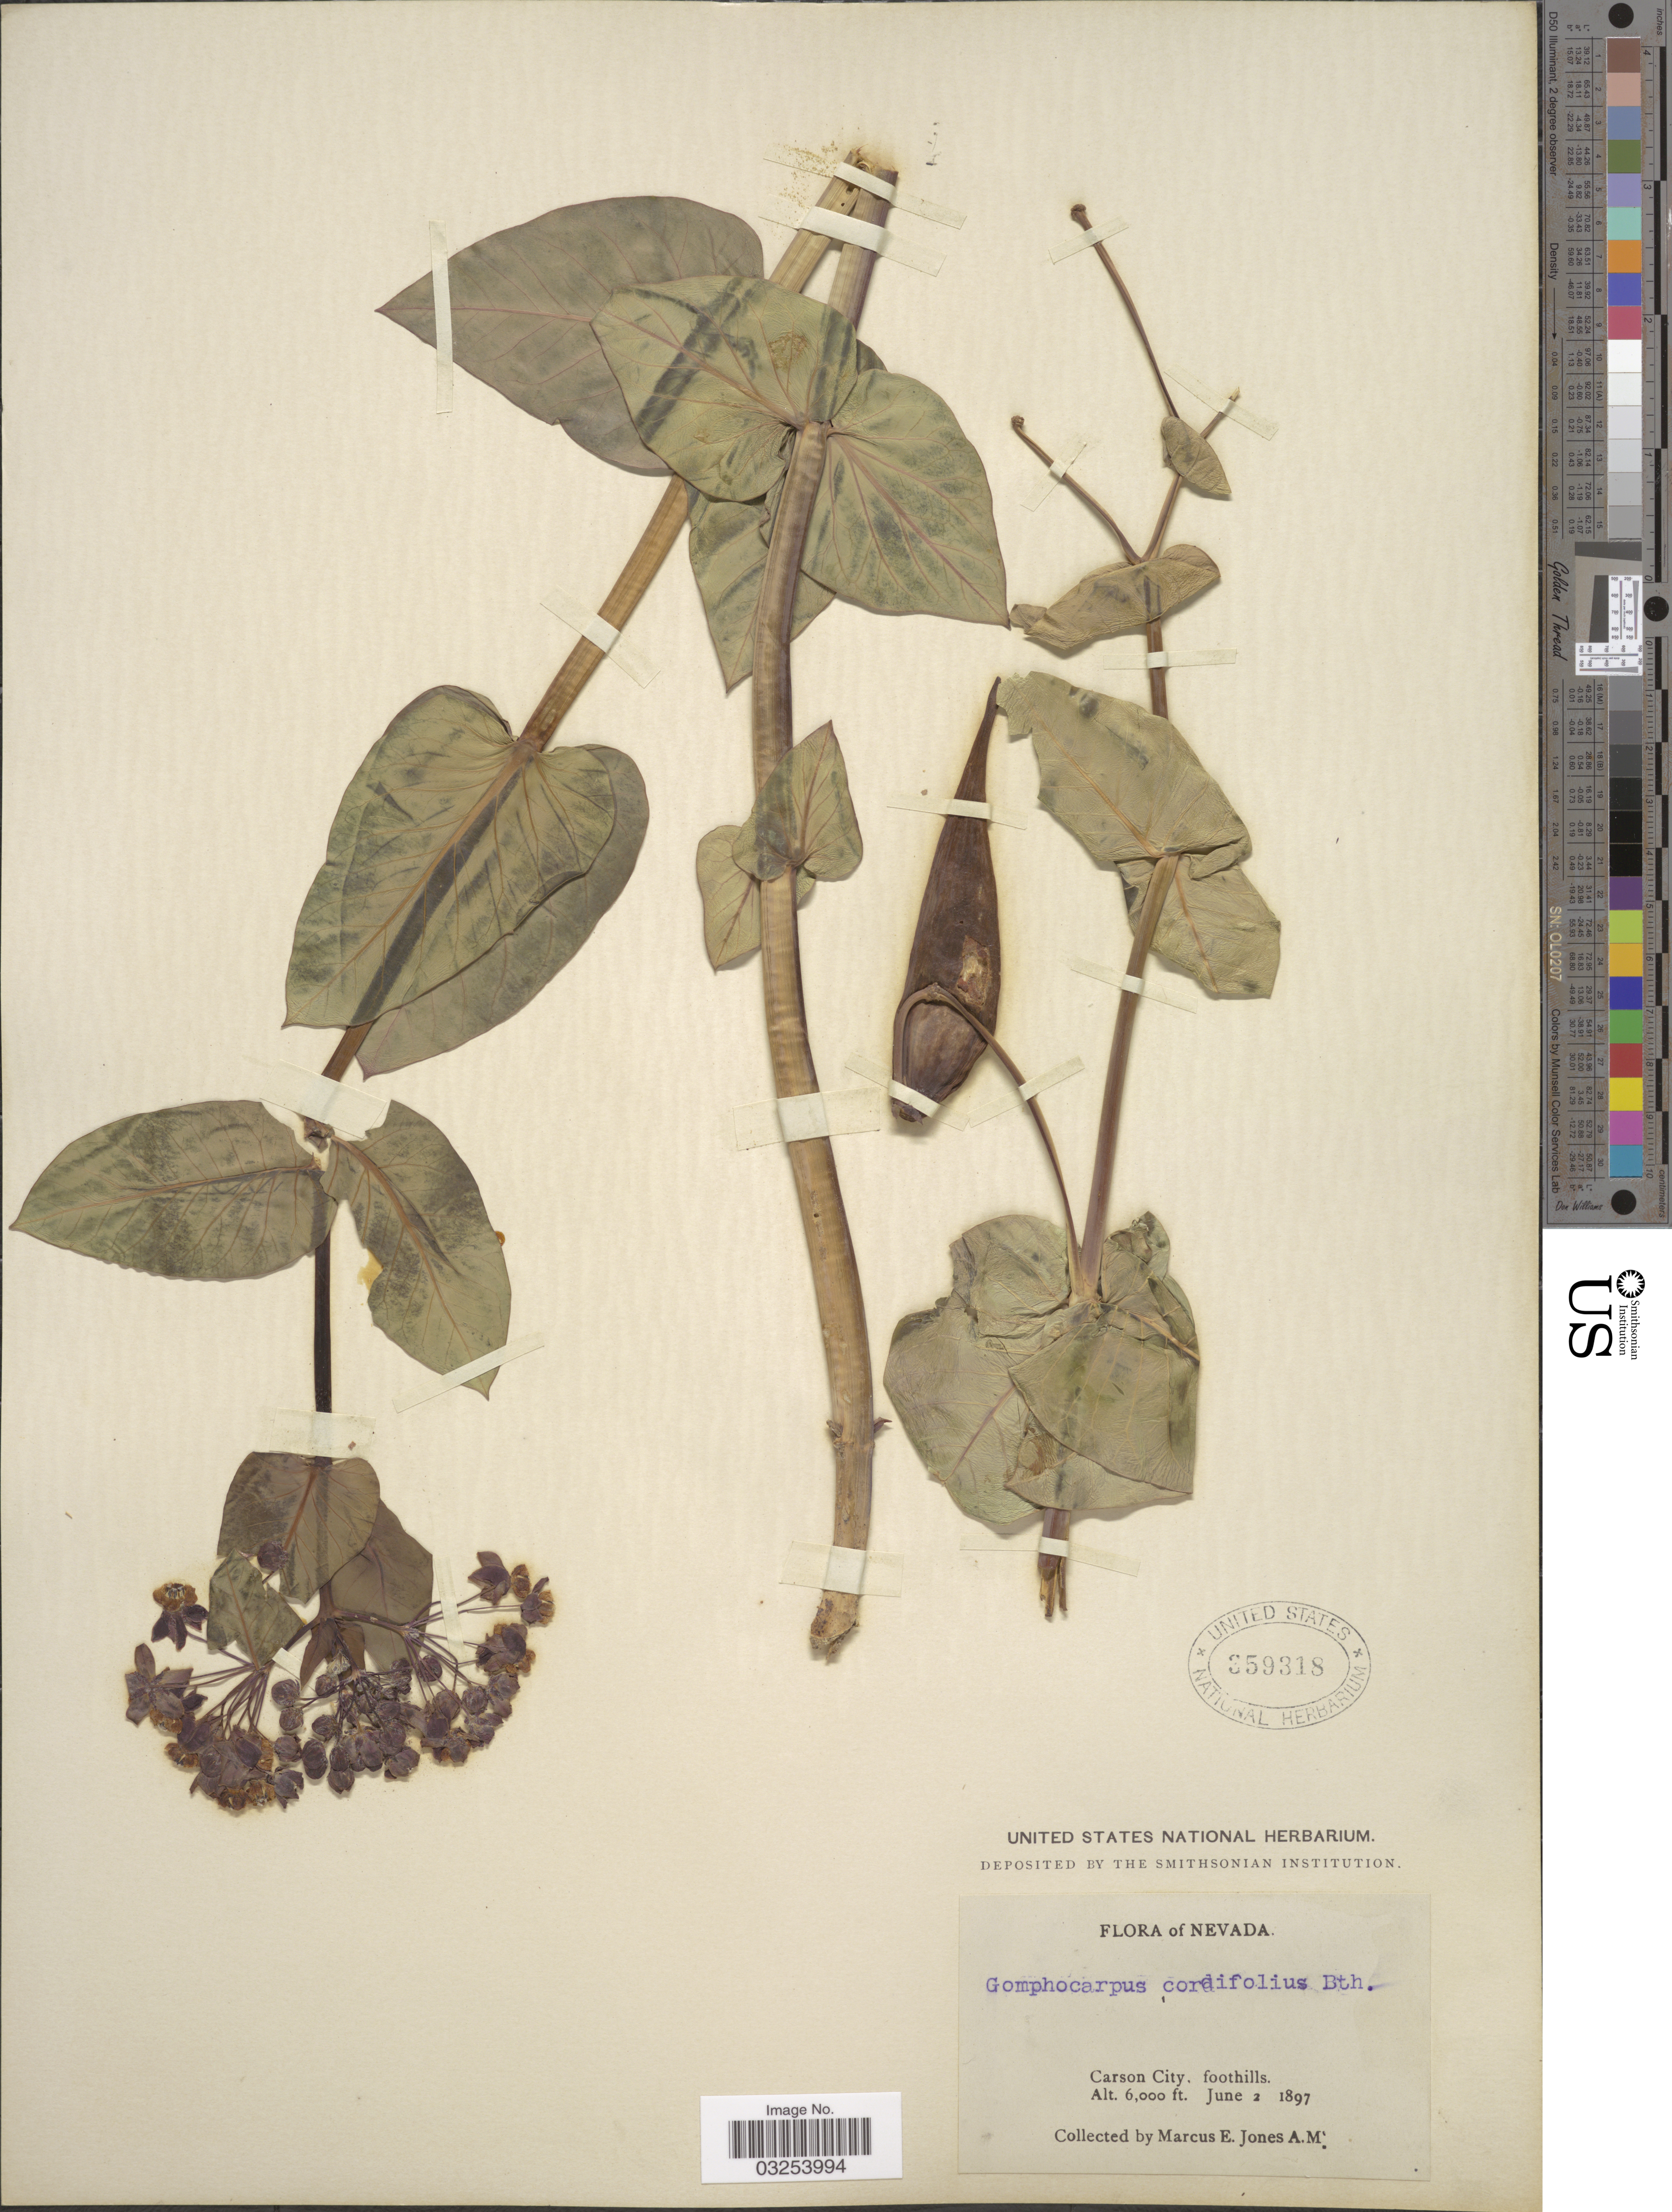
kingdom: Plantae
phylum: Tracheophyta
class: Magnoliopsida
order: Gentianales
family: Apocynaceae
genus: Asclepias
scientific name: Asclepias cordifolia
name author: (Benth.) Jeps.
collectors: M. E. Jones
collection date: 1897-06-02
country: United States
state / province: Nevada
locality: Carson City, foothills.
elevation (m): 1829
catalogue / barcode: US 359318